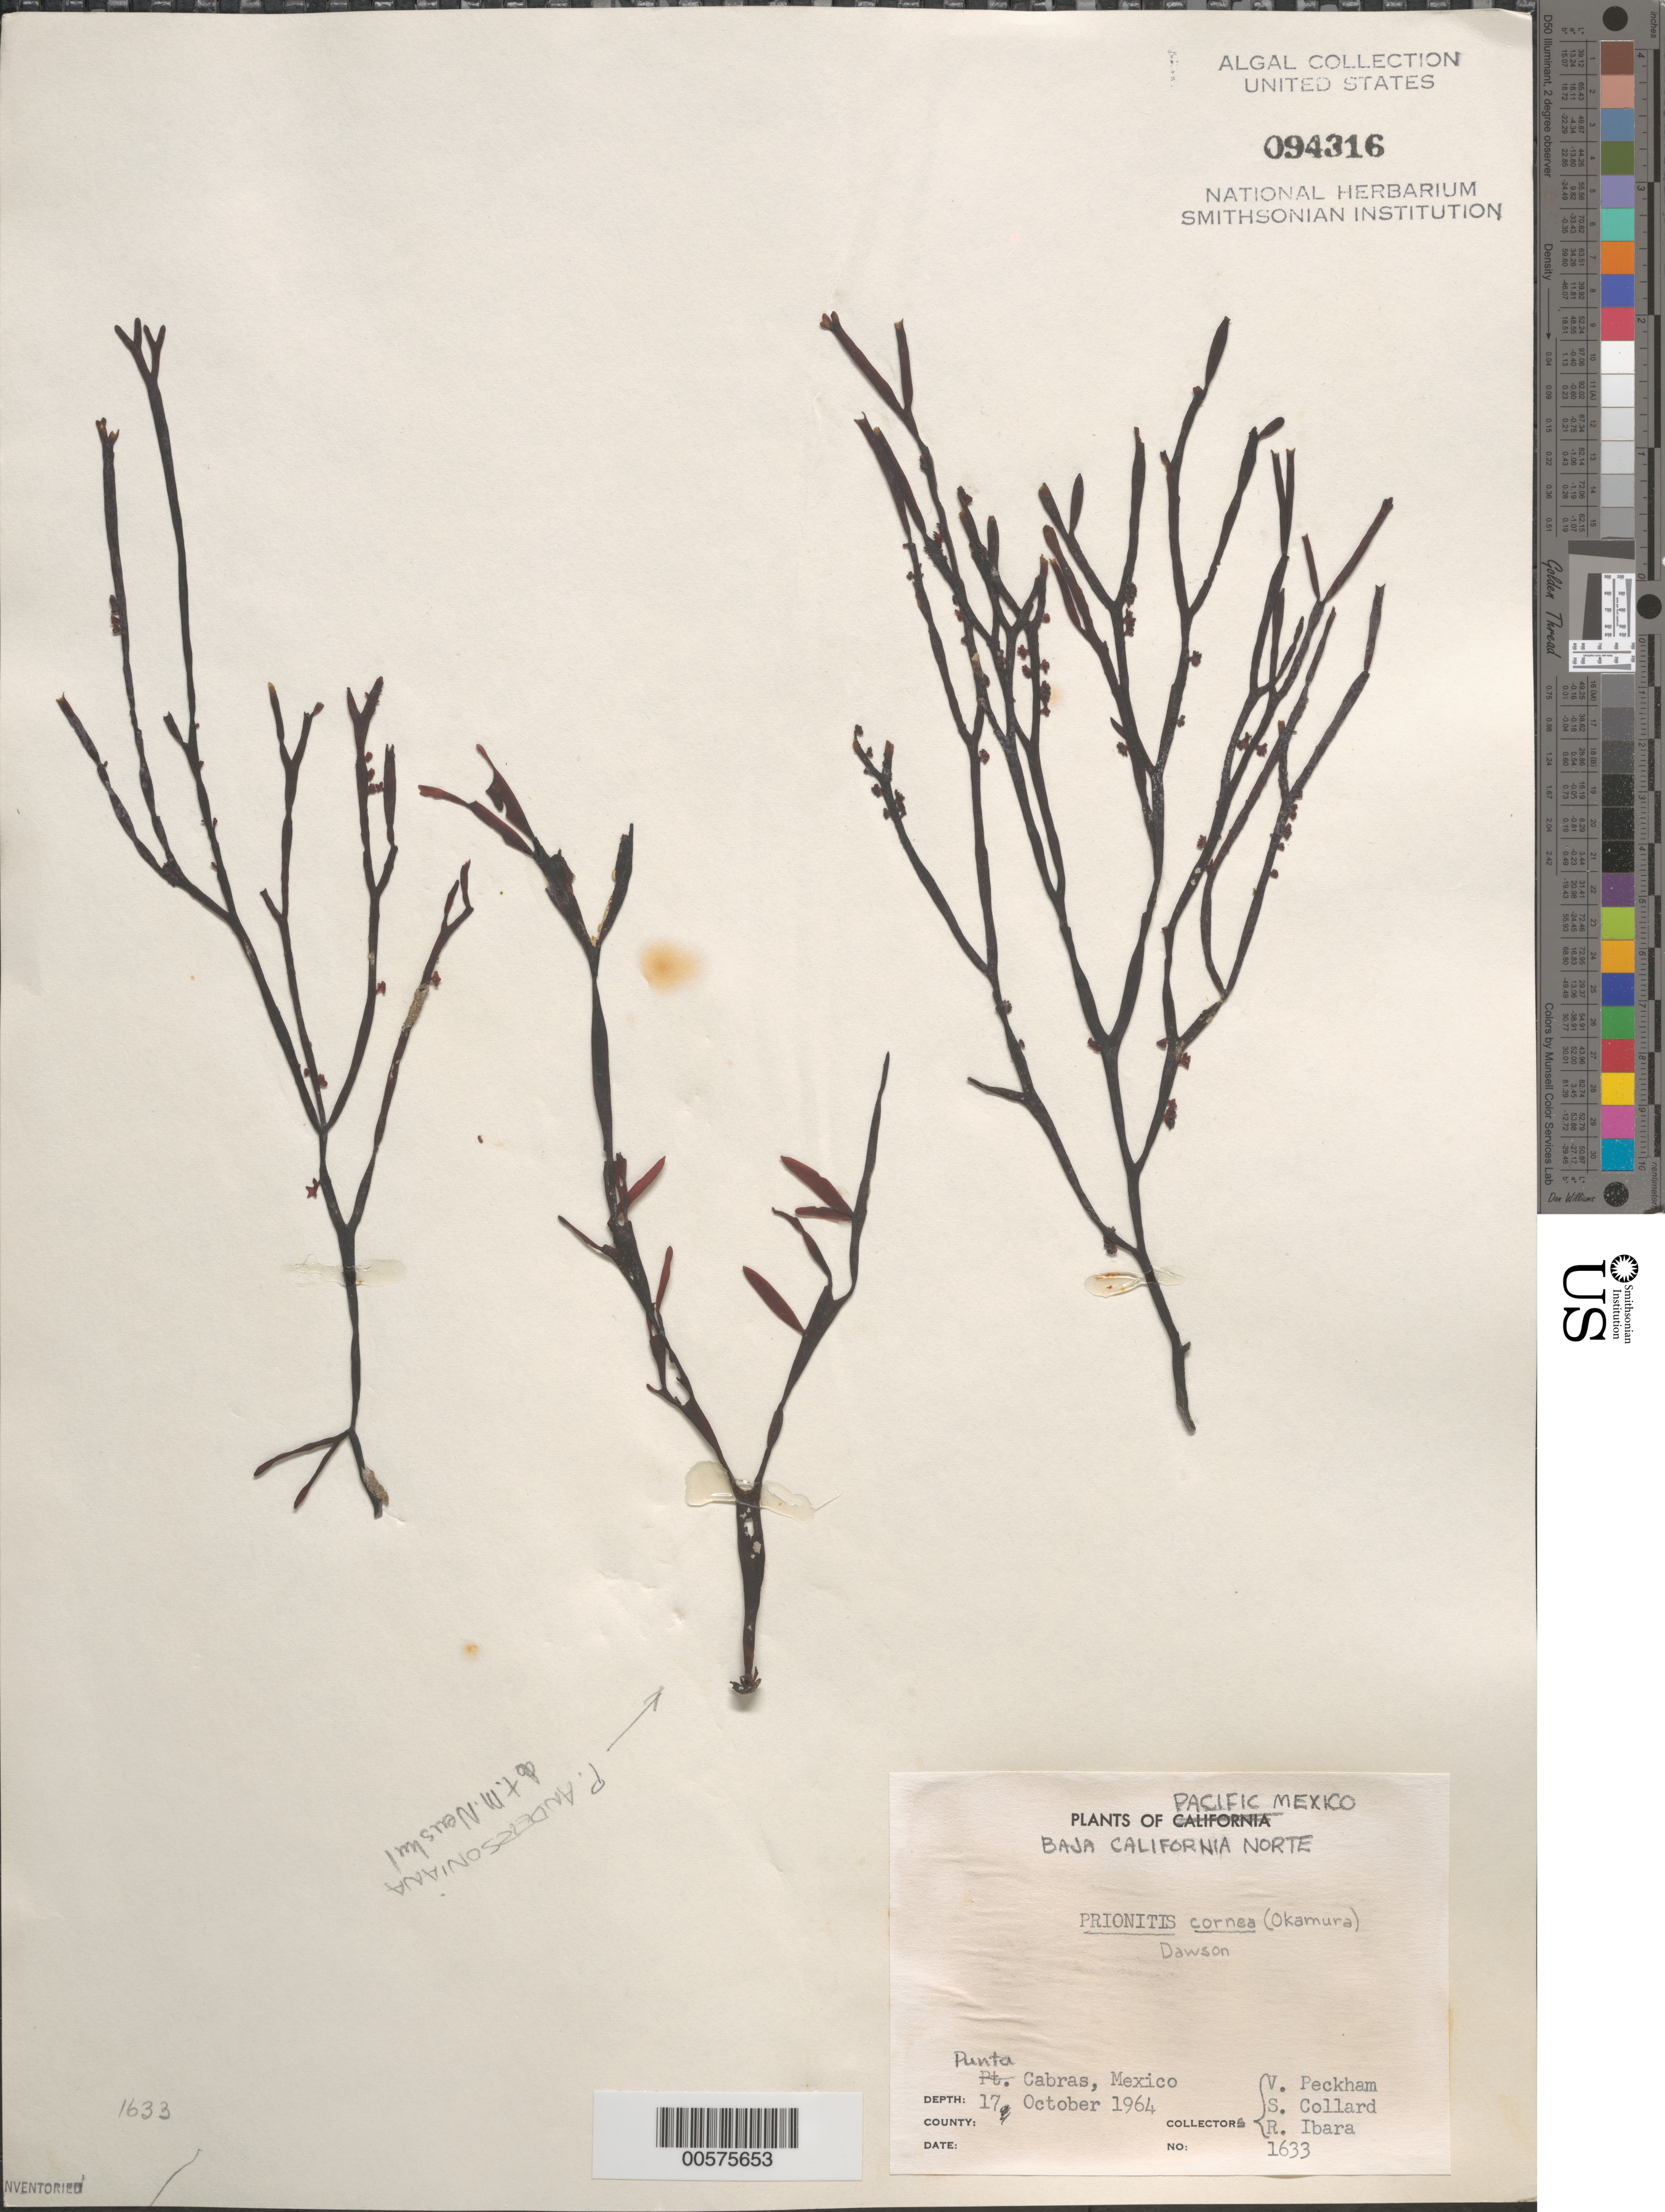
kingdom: Plantae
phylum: Rhodophyta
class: Florideophyceae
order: Halymeniales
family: Halymeniaceae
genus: Grateloupia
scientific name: Grateloupia cornea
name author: Okamura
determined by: Algae name updating Project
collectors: V. Peckham, S. Collard & R. Ibara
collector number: Neushul 1633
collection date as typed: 17 Oct 1964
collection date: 1964-10-17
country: Mexico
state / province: Baja California Norte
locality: Punta Cabras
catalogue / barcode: US 94316